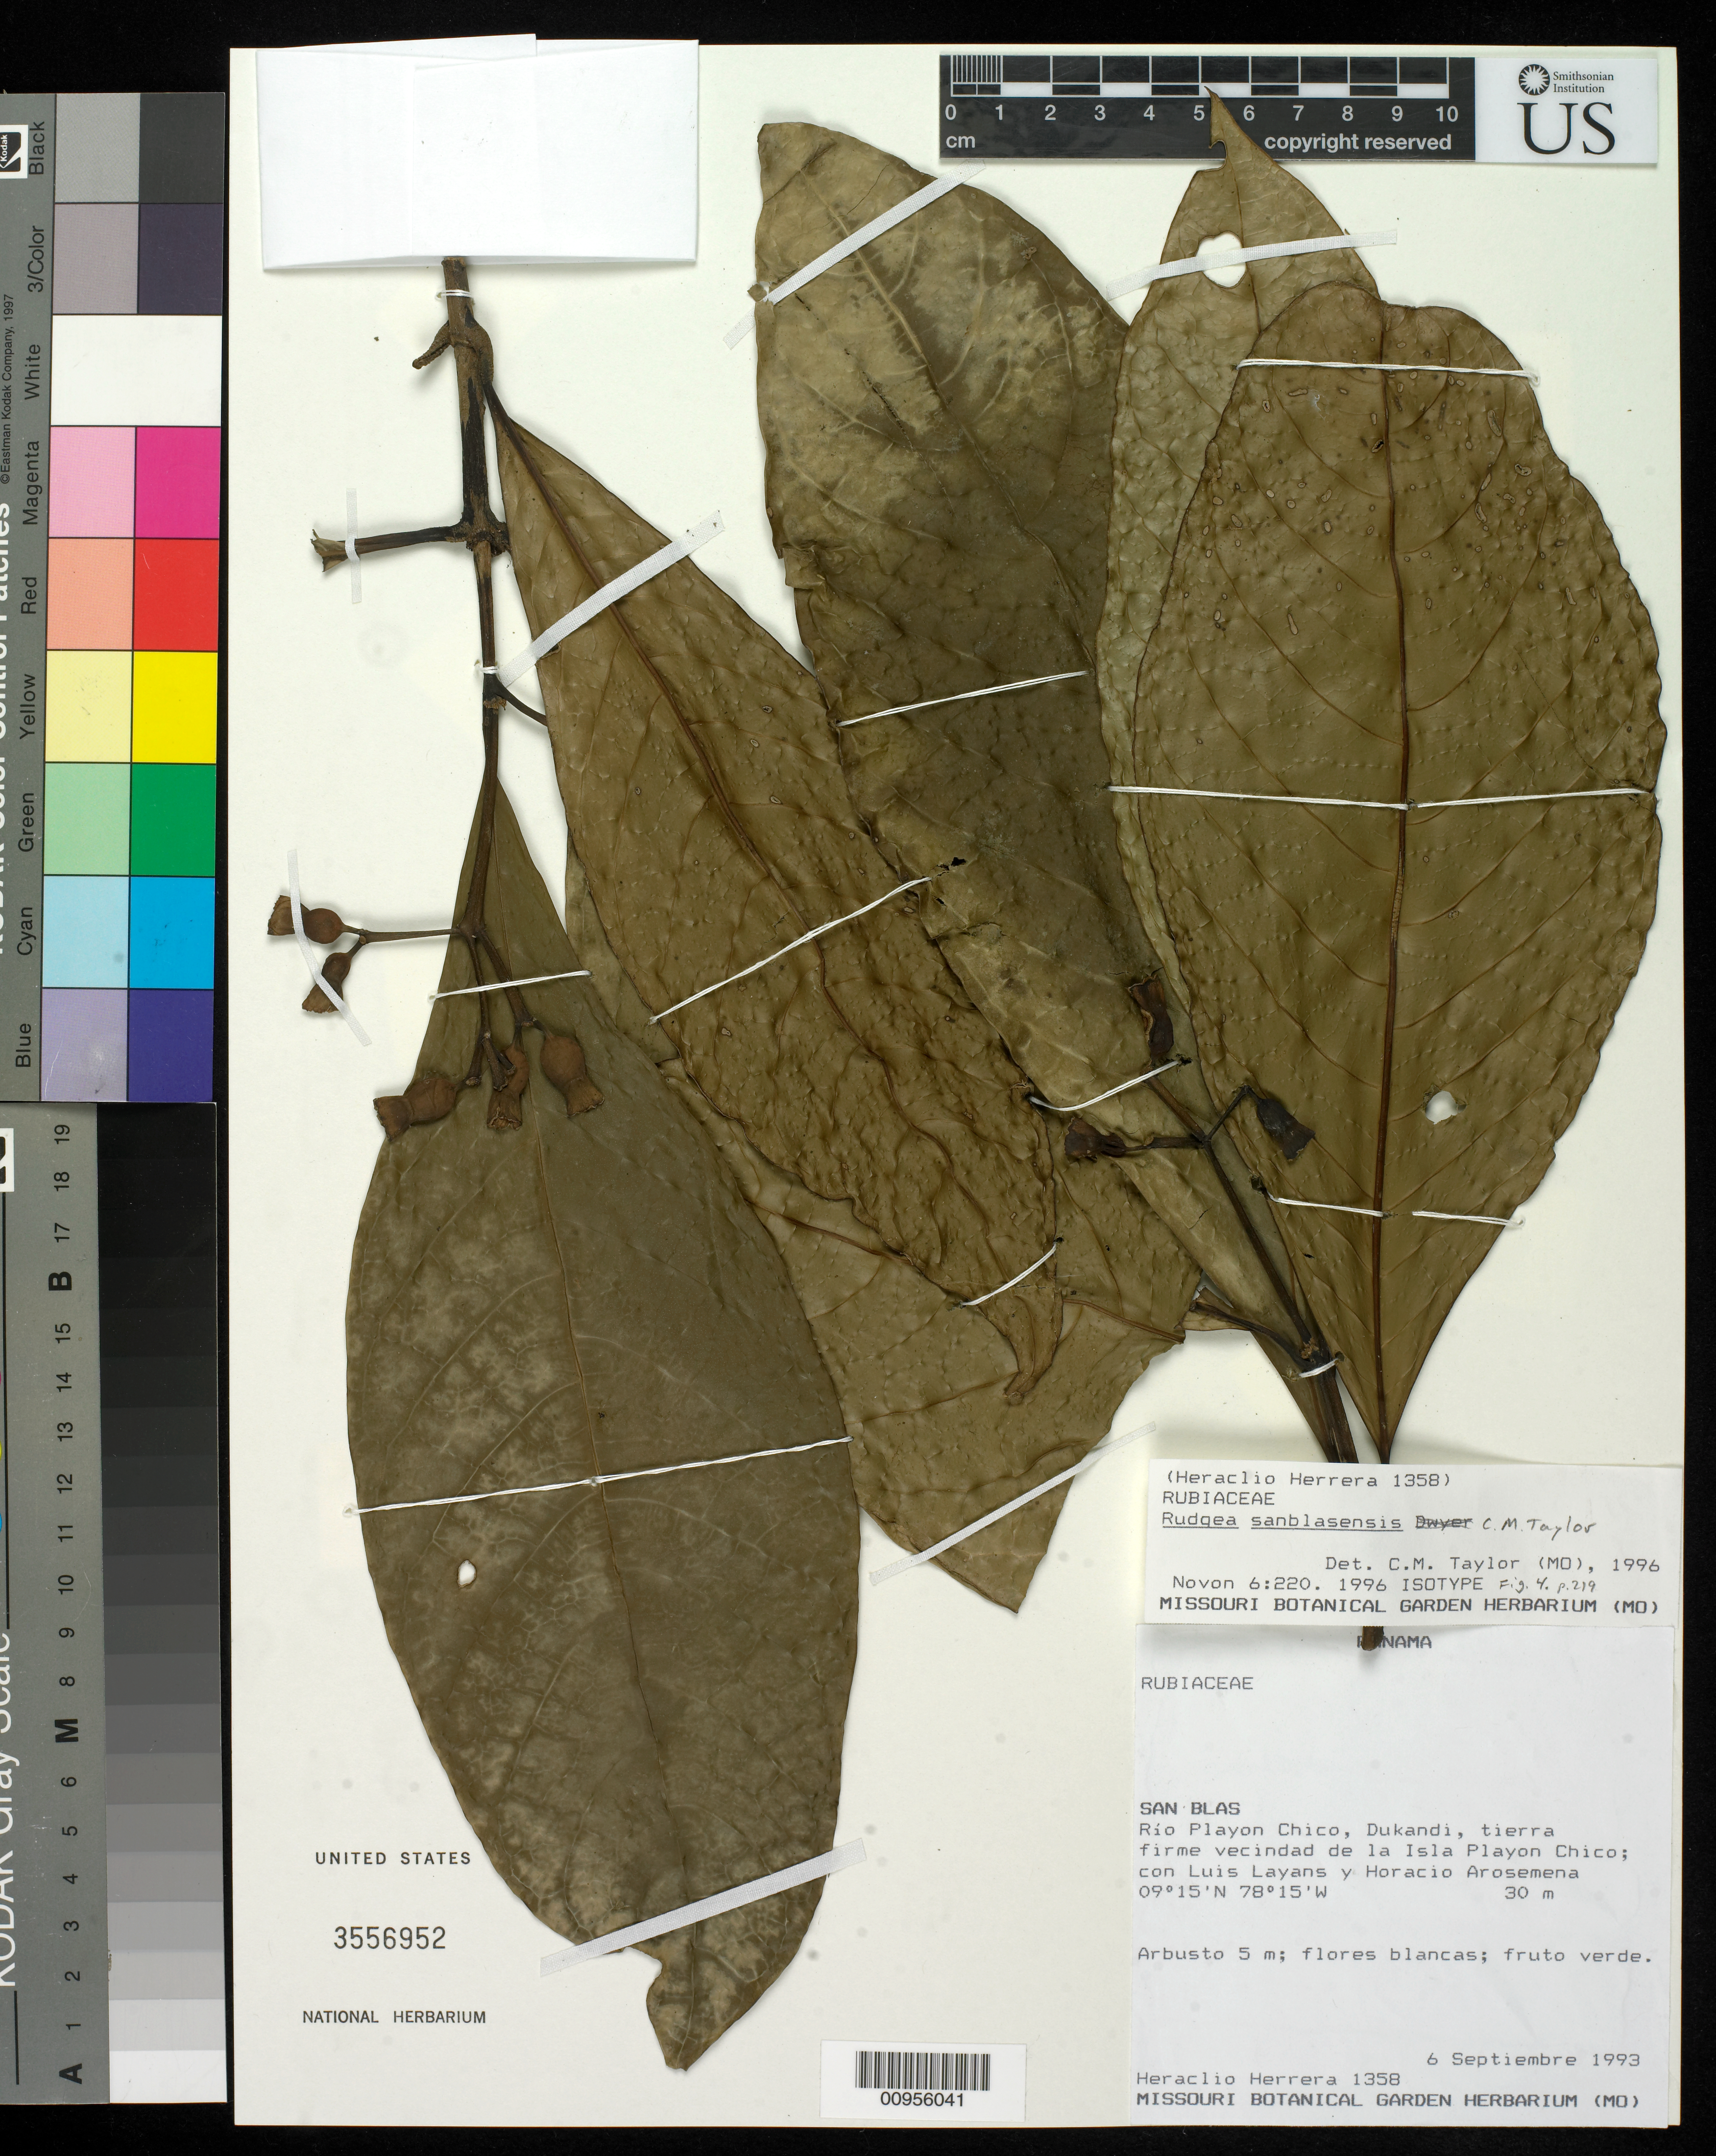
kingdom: Plantae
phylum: Tracheophyta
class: Magnoliopsida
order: Gentianales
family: Rubiaceae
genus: Rudgea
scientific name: Rudgea sanblasensis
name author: C.M. Taylor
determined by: Taylor, Charlotte M.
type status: Isotype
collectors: H. Herrera, L. Layans & H. Arosemena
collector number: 1358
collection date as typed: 06 Sep 1993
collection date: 1993-09-06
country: Panama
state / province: Kuna Yala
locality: San Blas. Río Playon chico, Dukandi, tierra firme vecindad de la Isla Playon Chico.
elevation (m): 30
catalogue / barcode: US 3556952